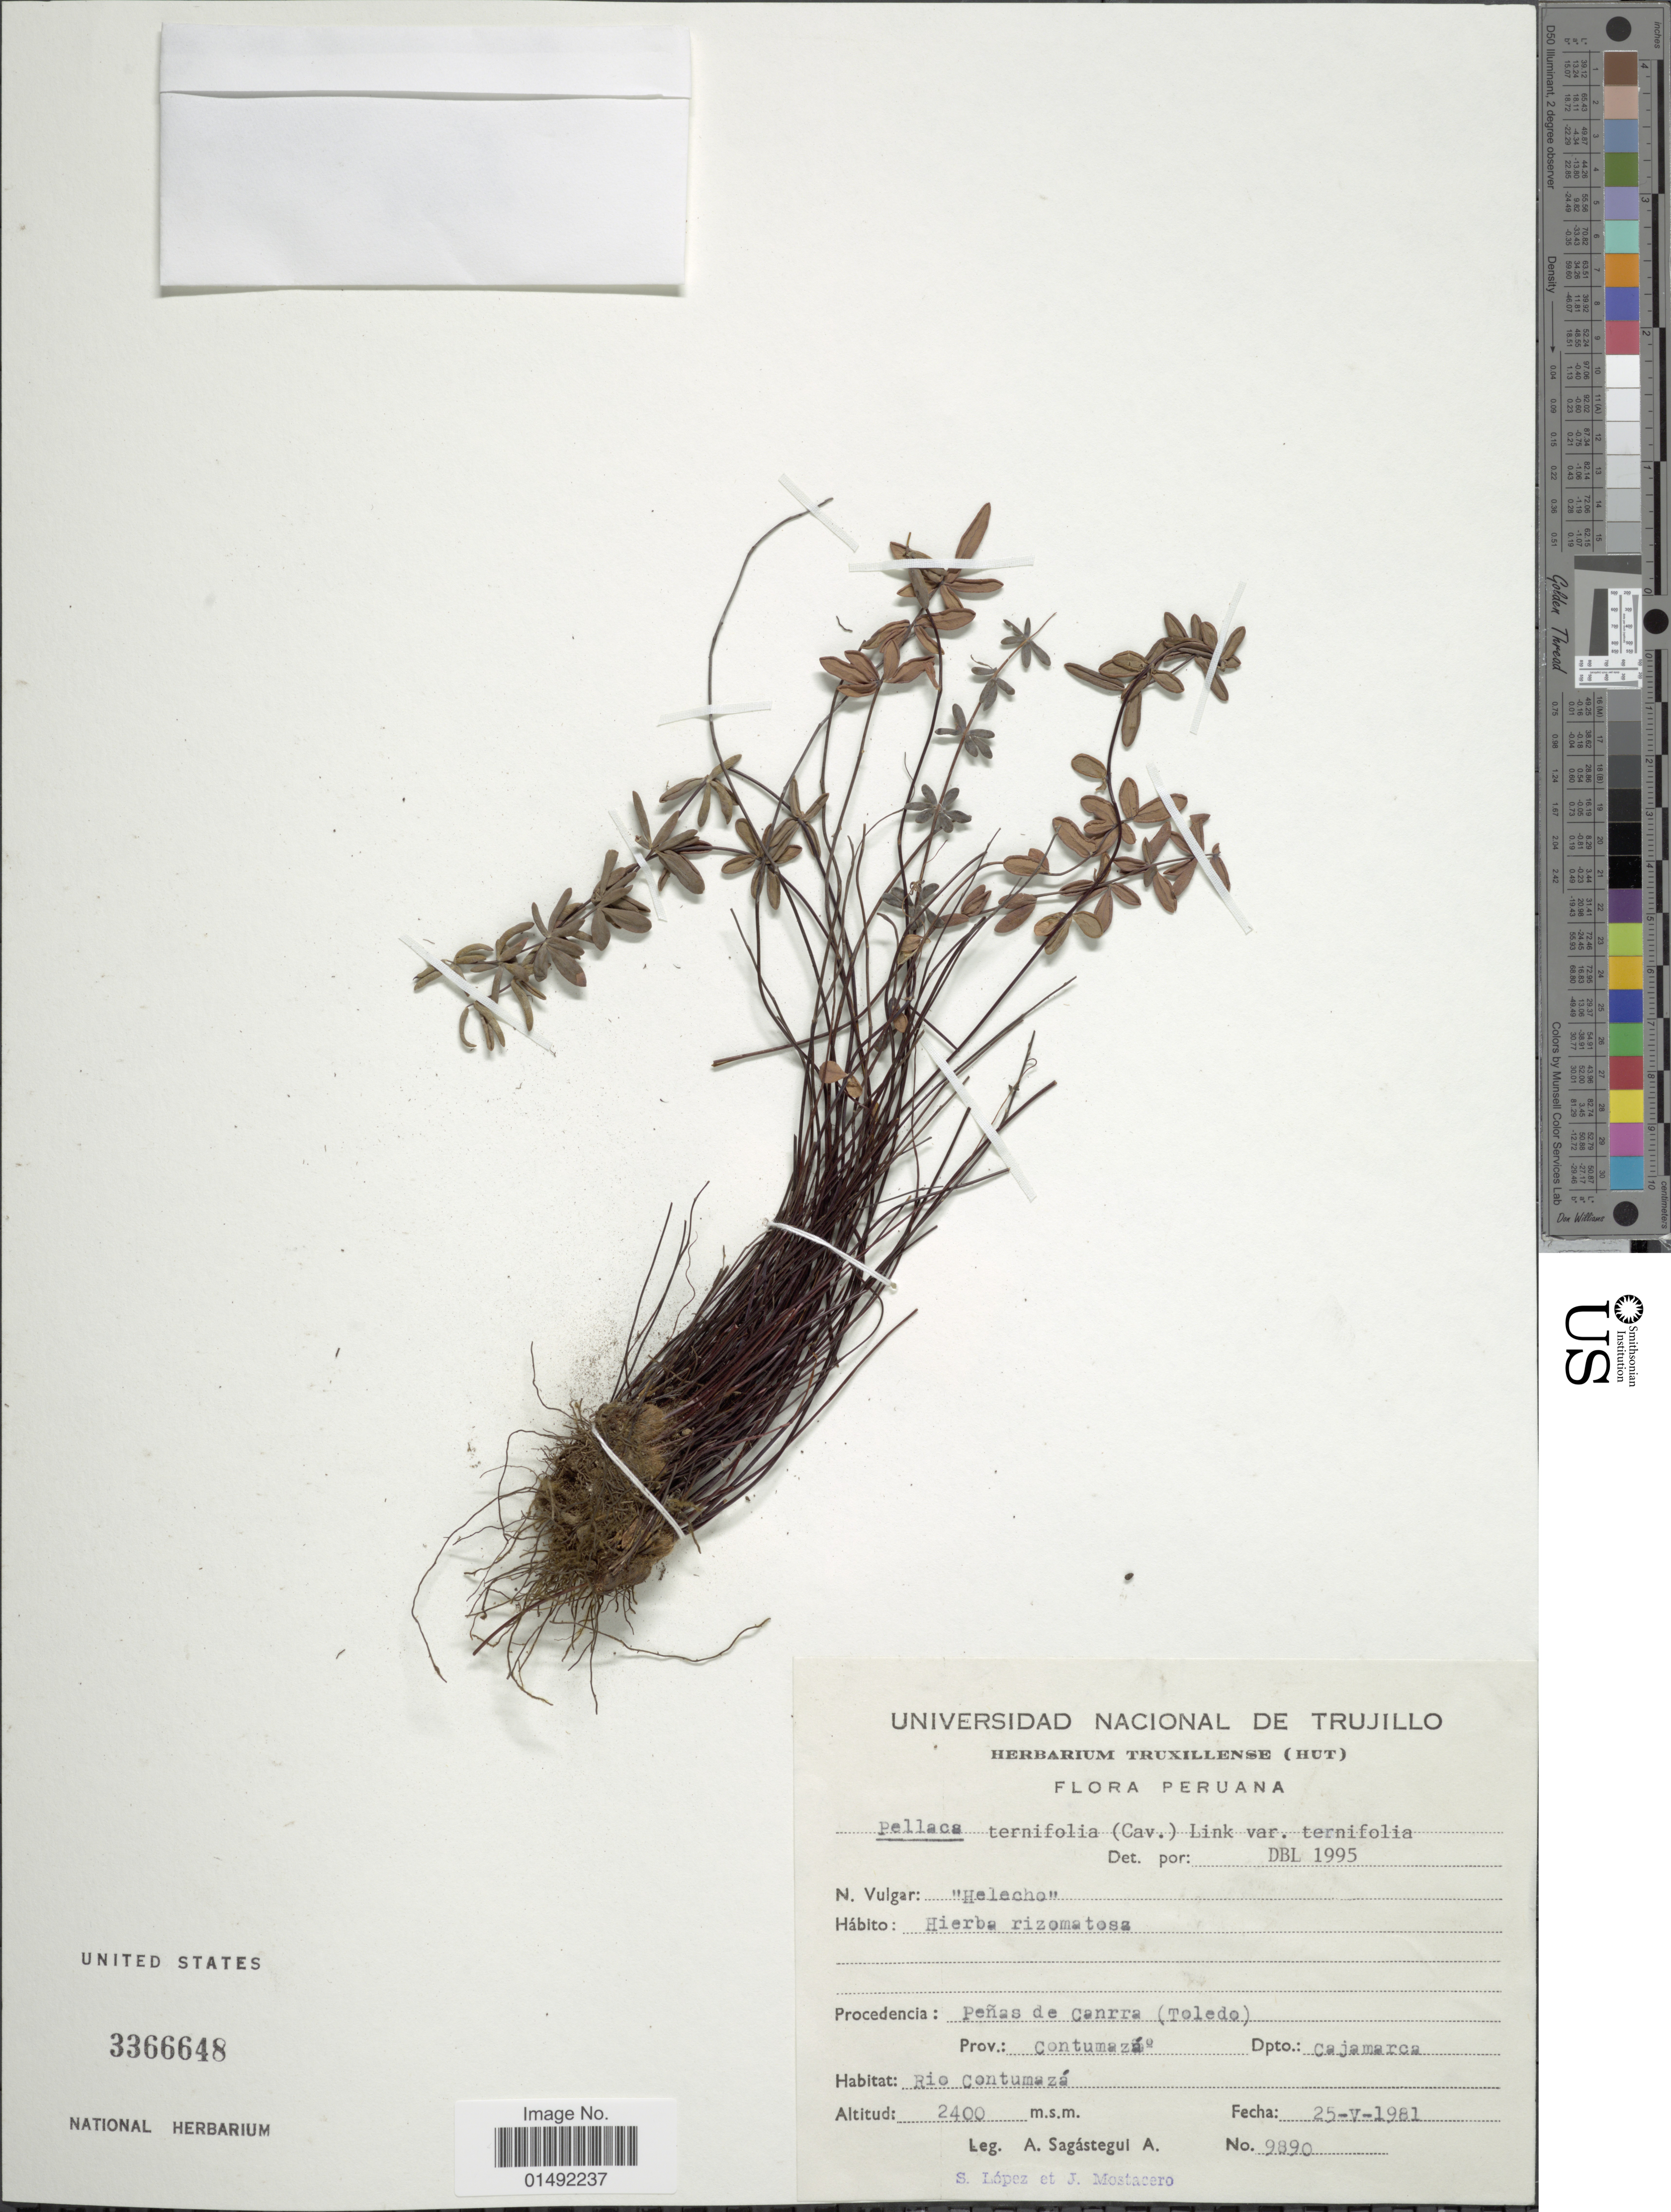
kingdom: Plantae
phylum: Tracheophyta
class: Polypodiopsida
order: Polypodiales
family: Pteridaceae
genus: Pellaea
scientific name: Pellaea ternifolia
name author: (Cav.) Link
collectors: A. Sagástegui A.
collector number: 9890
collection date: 1981-05-25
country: Peru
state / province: Cajamarca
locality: Peñas de Canrra (Toledo) prov: Contumazá, Dpto Cajamarca, Rio Contumazá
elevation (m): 2400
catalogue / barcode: US 3366648